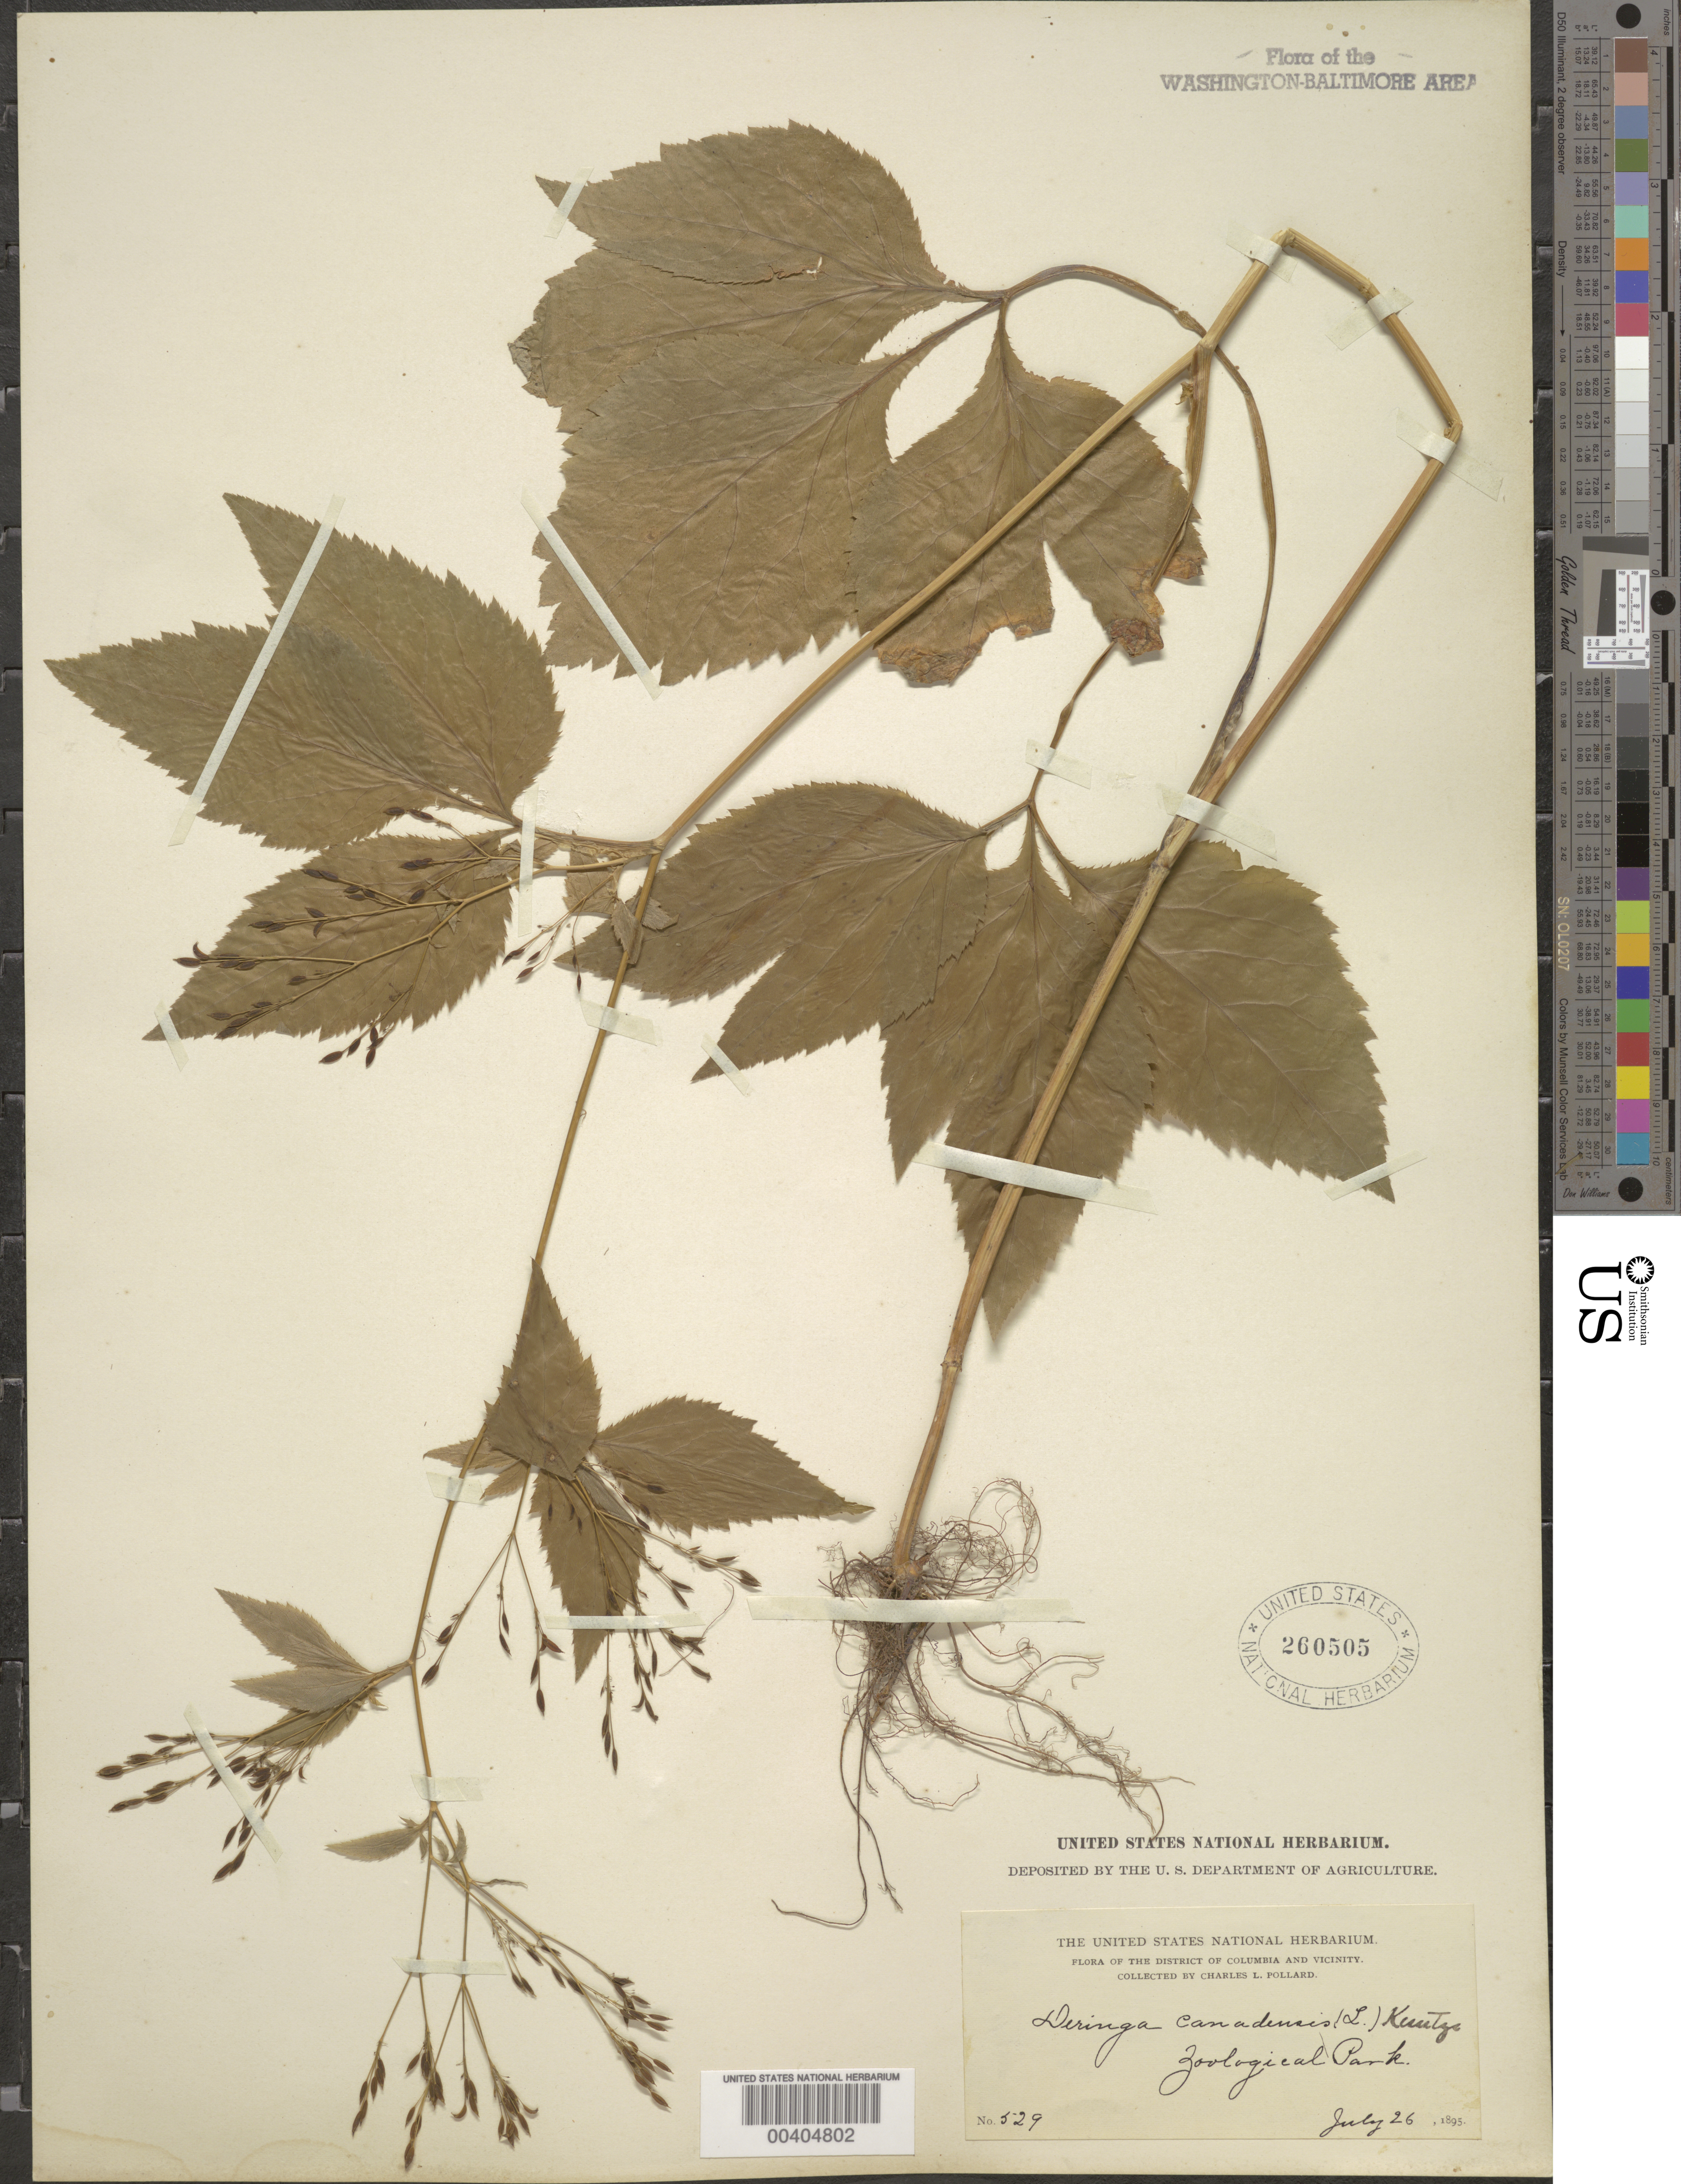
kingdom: Plantae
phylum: Tracheophyta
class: Magnoliopsida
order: Apiales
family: Apiaceae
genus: Cryptotaenia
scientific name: Cryptotaenia canadensis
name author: (L.) DC.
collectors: C. L. Pollard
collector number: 529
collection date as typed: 26 Jul 1895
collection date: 1895-07-26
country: United States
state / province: District of Columbia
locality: Zoological Park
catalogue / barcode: US 260505